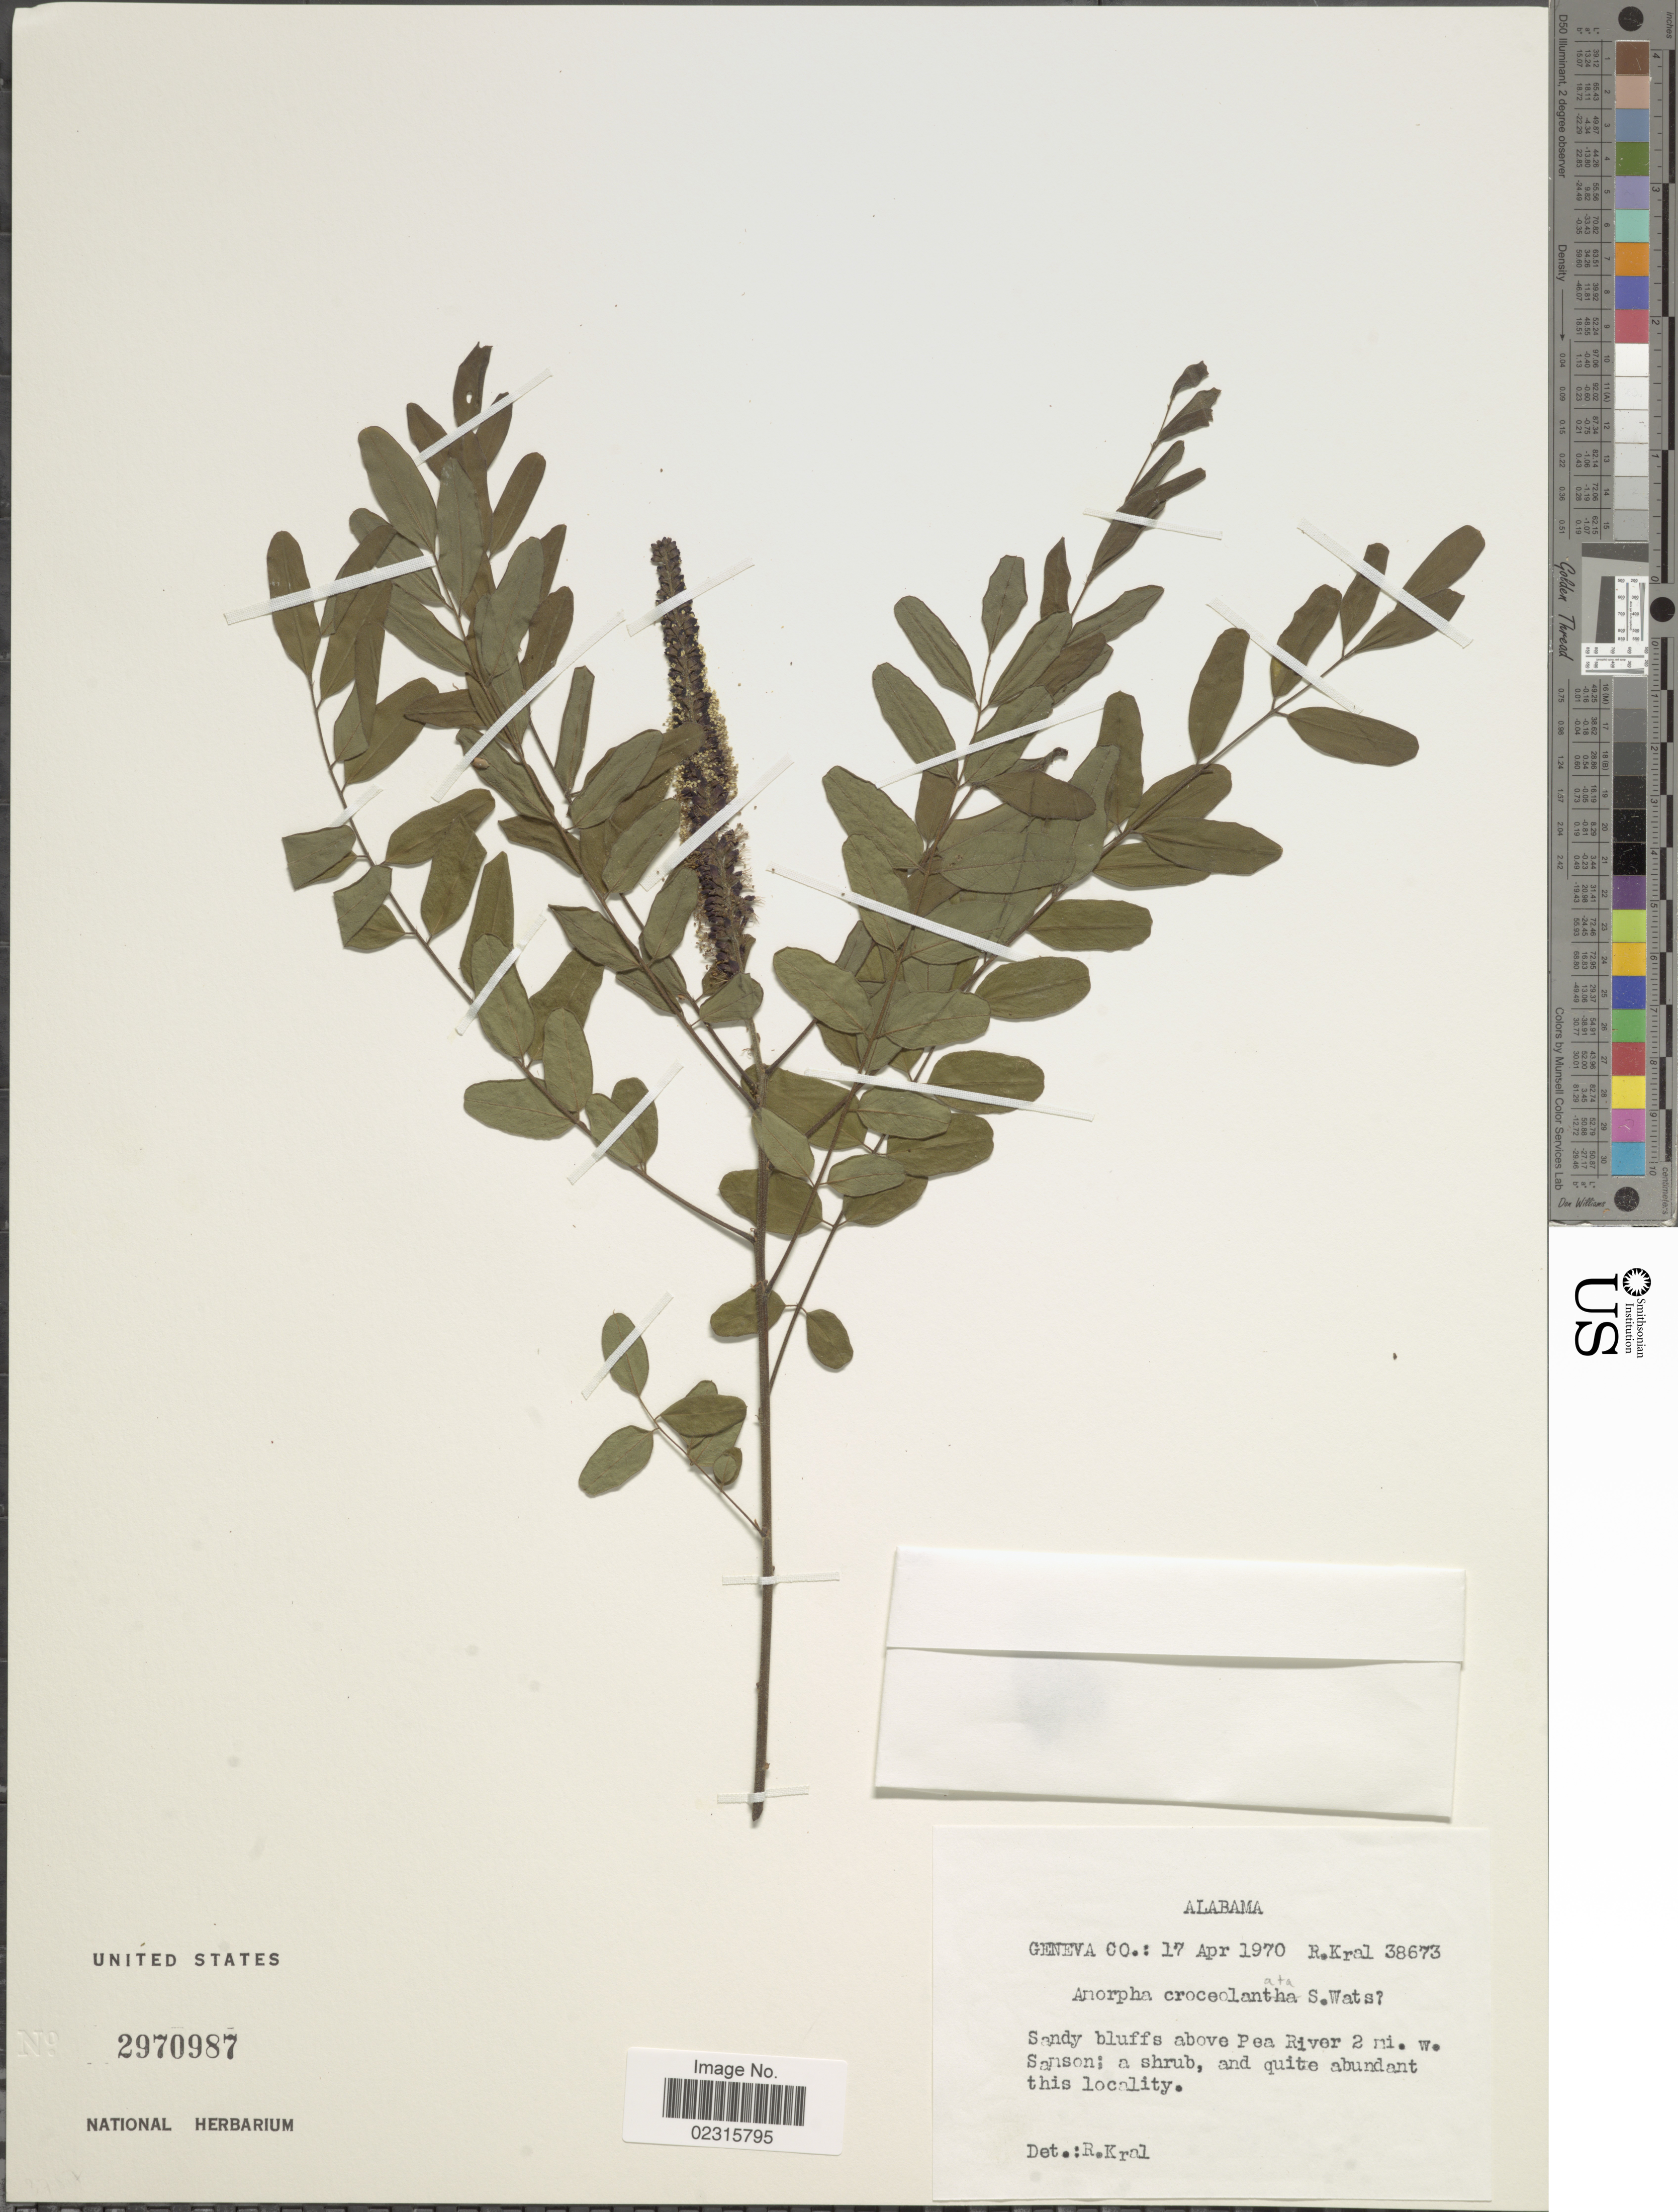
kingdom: Plantae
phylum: Tracheophyta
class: Magnoliopsida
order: Fabales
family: Fabaceae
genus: Amorpha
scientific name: Amorpha croceolanata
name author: P. Watson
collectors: R. Kral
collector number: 38673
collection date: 1970-04-17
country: United States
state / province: Alabama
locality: Geneva Co.: above Pea River 2 mi. w. Samson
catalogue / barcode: US 2970987